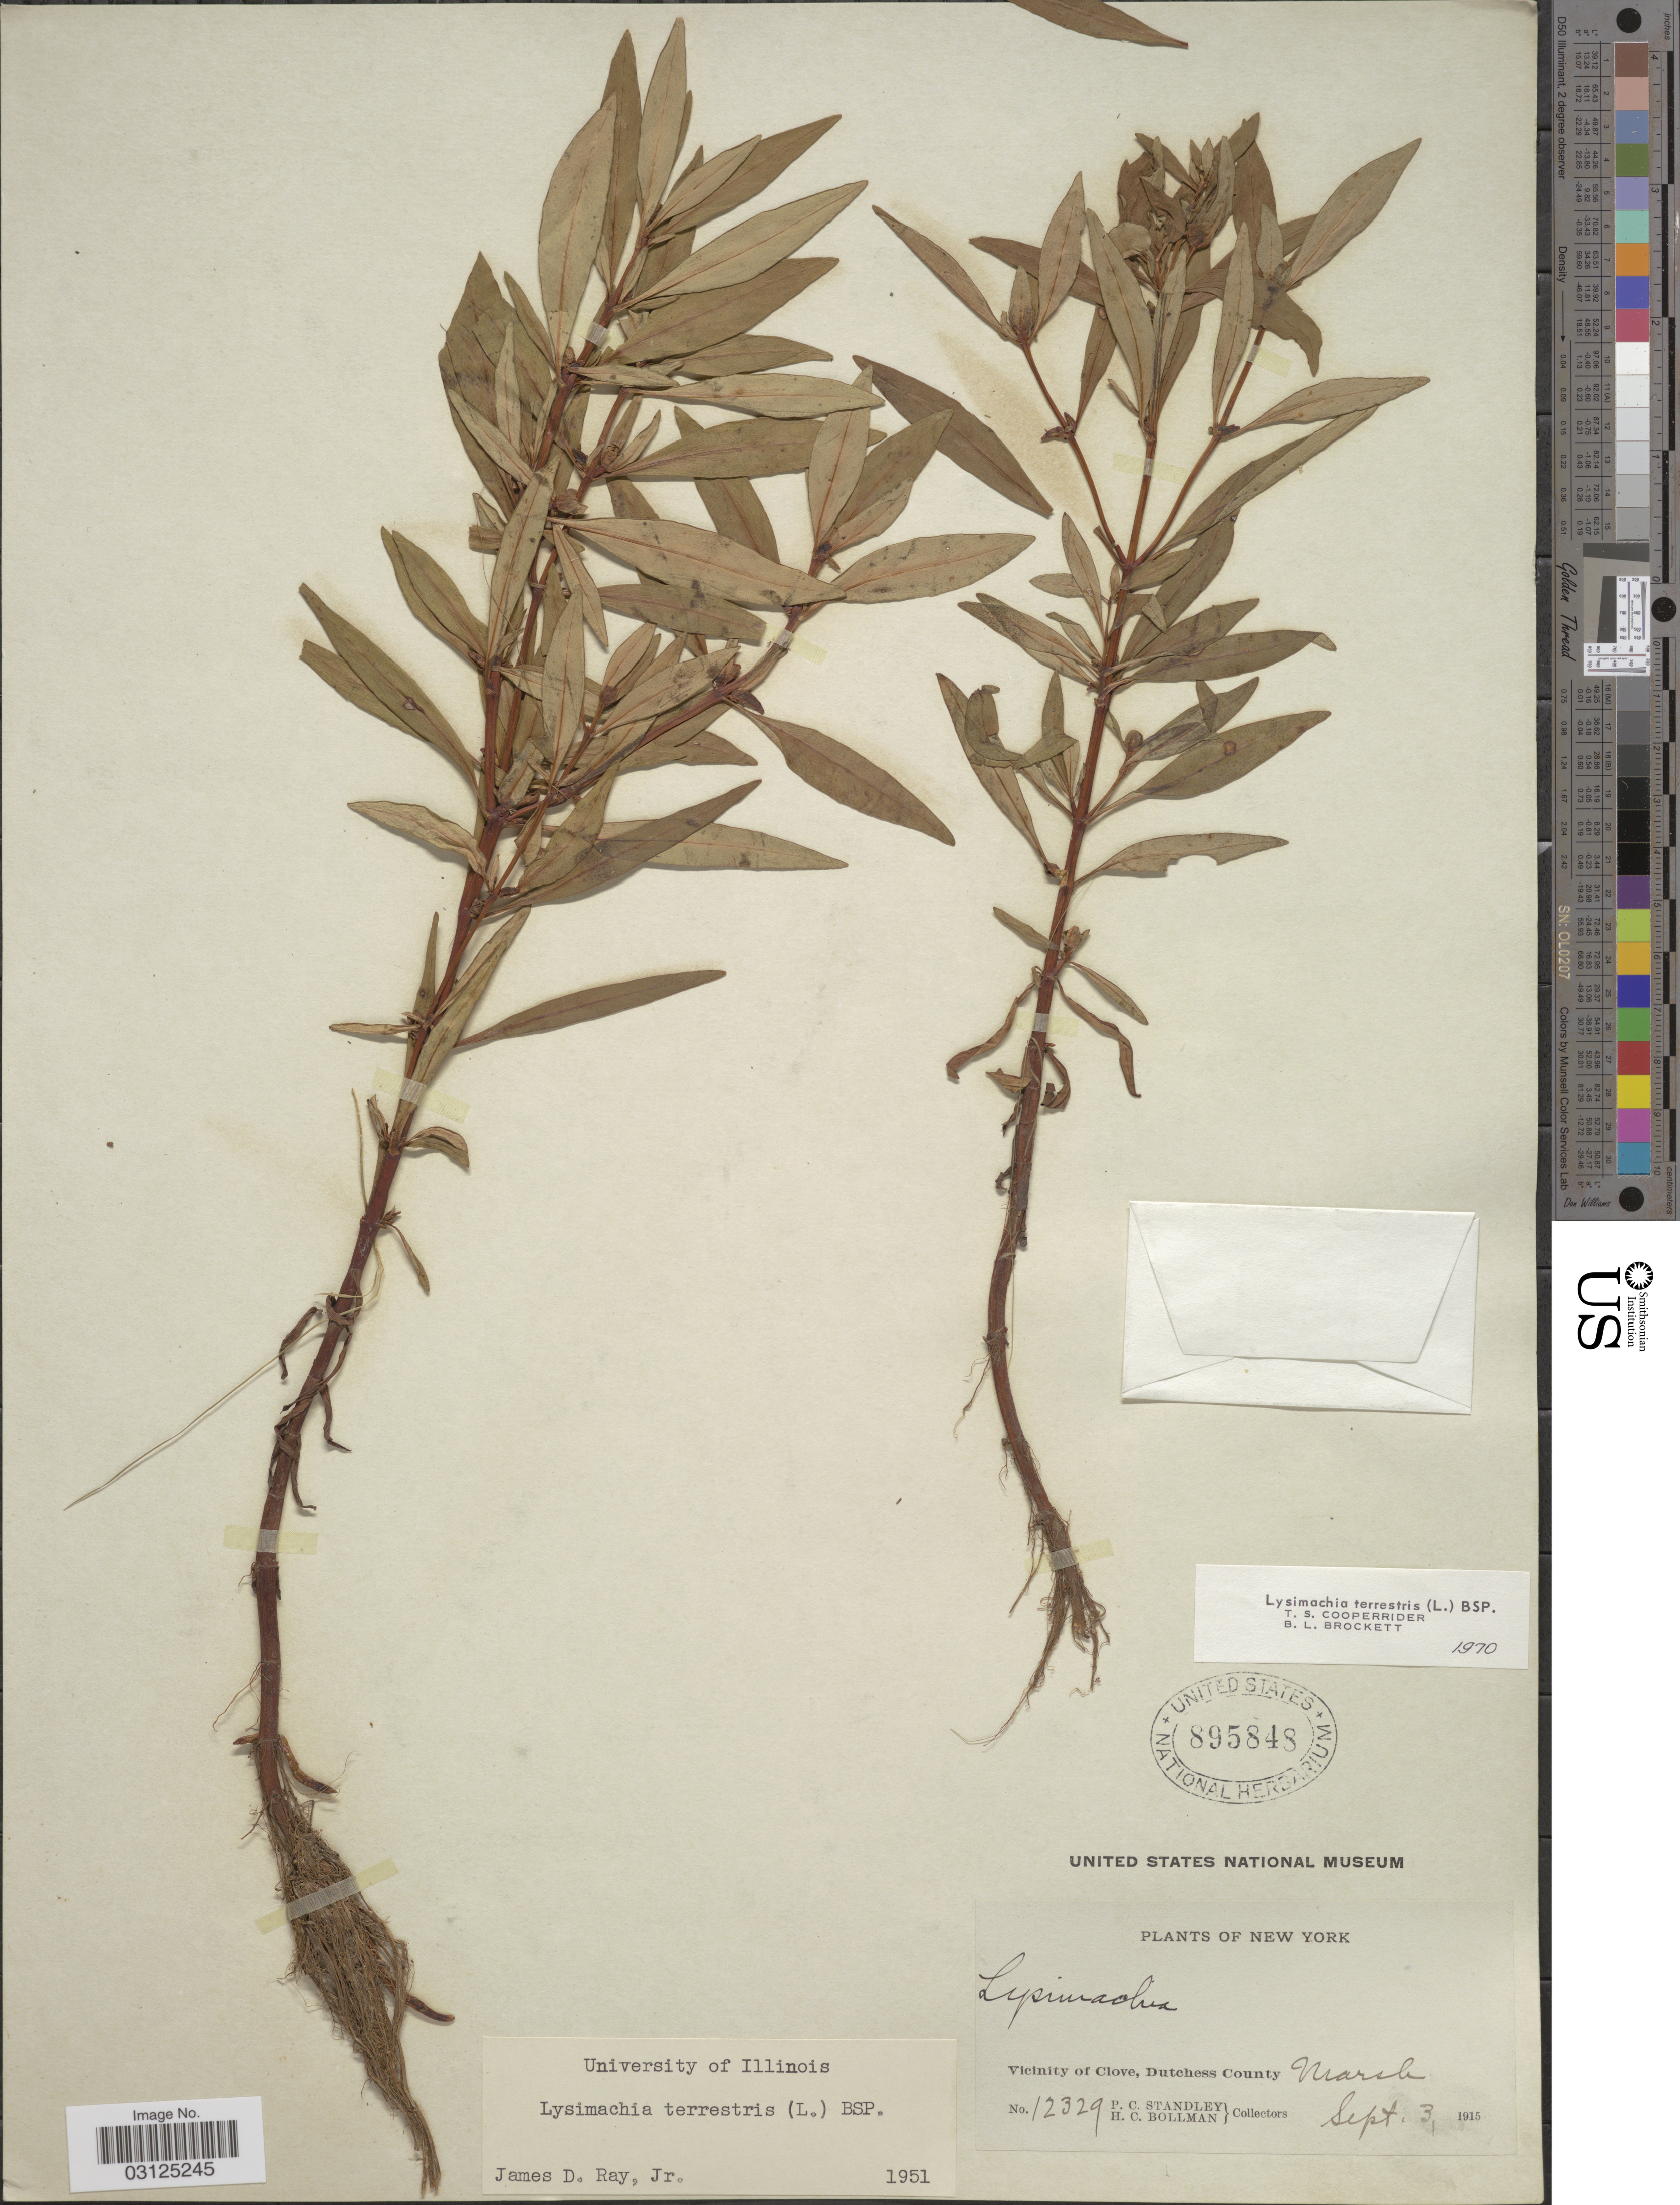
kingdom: Plantae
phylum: Tracheophyta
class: Magnoliopsida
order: Ericales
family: Primulaceae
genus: Lysimachia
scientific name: Lysimachia terrestris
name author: (L.) Britton, Stearns & Poggenb.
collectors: P. C. Standley & H. C. Bollman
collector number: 12329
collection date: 1915-09-03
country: United States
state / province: New York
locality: Vicinity of Clove, Dutchess County.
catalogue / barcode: US 895848